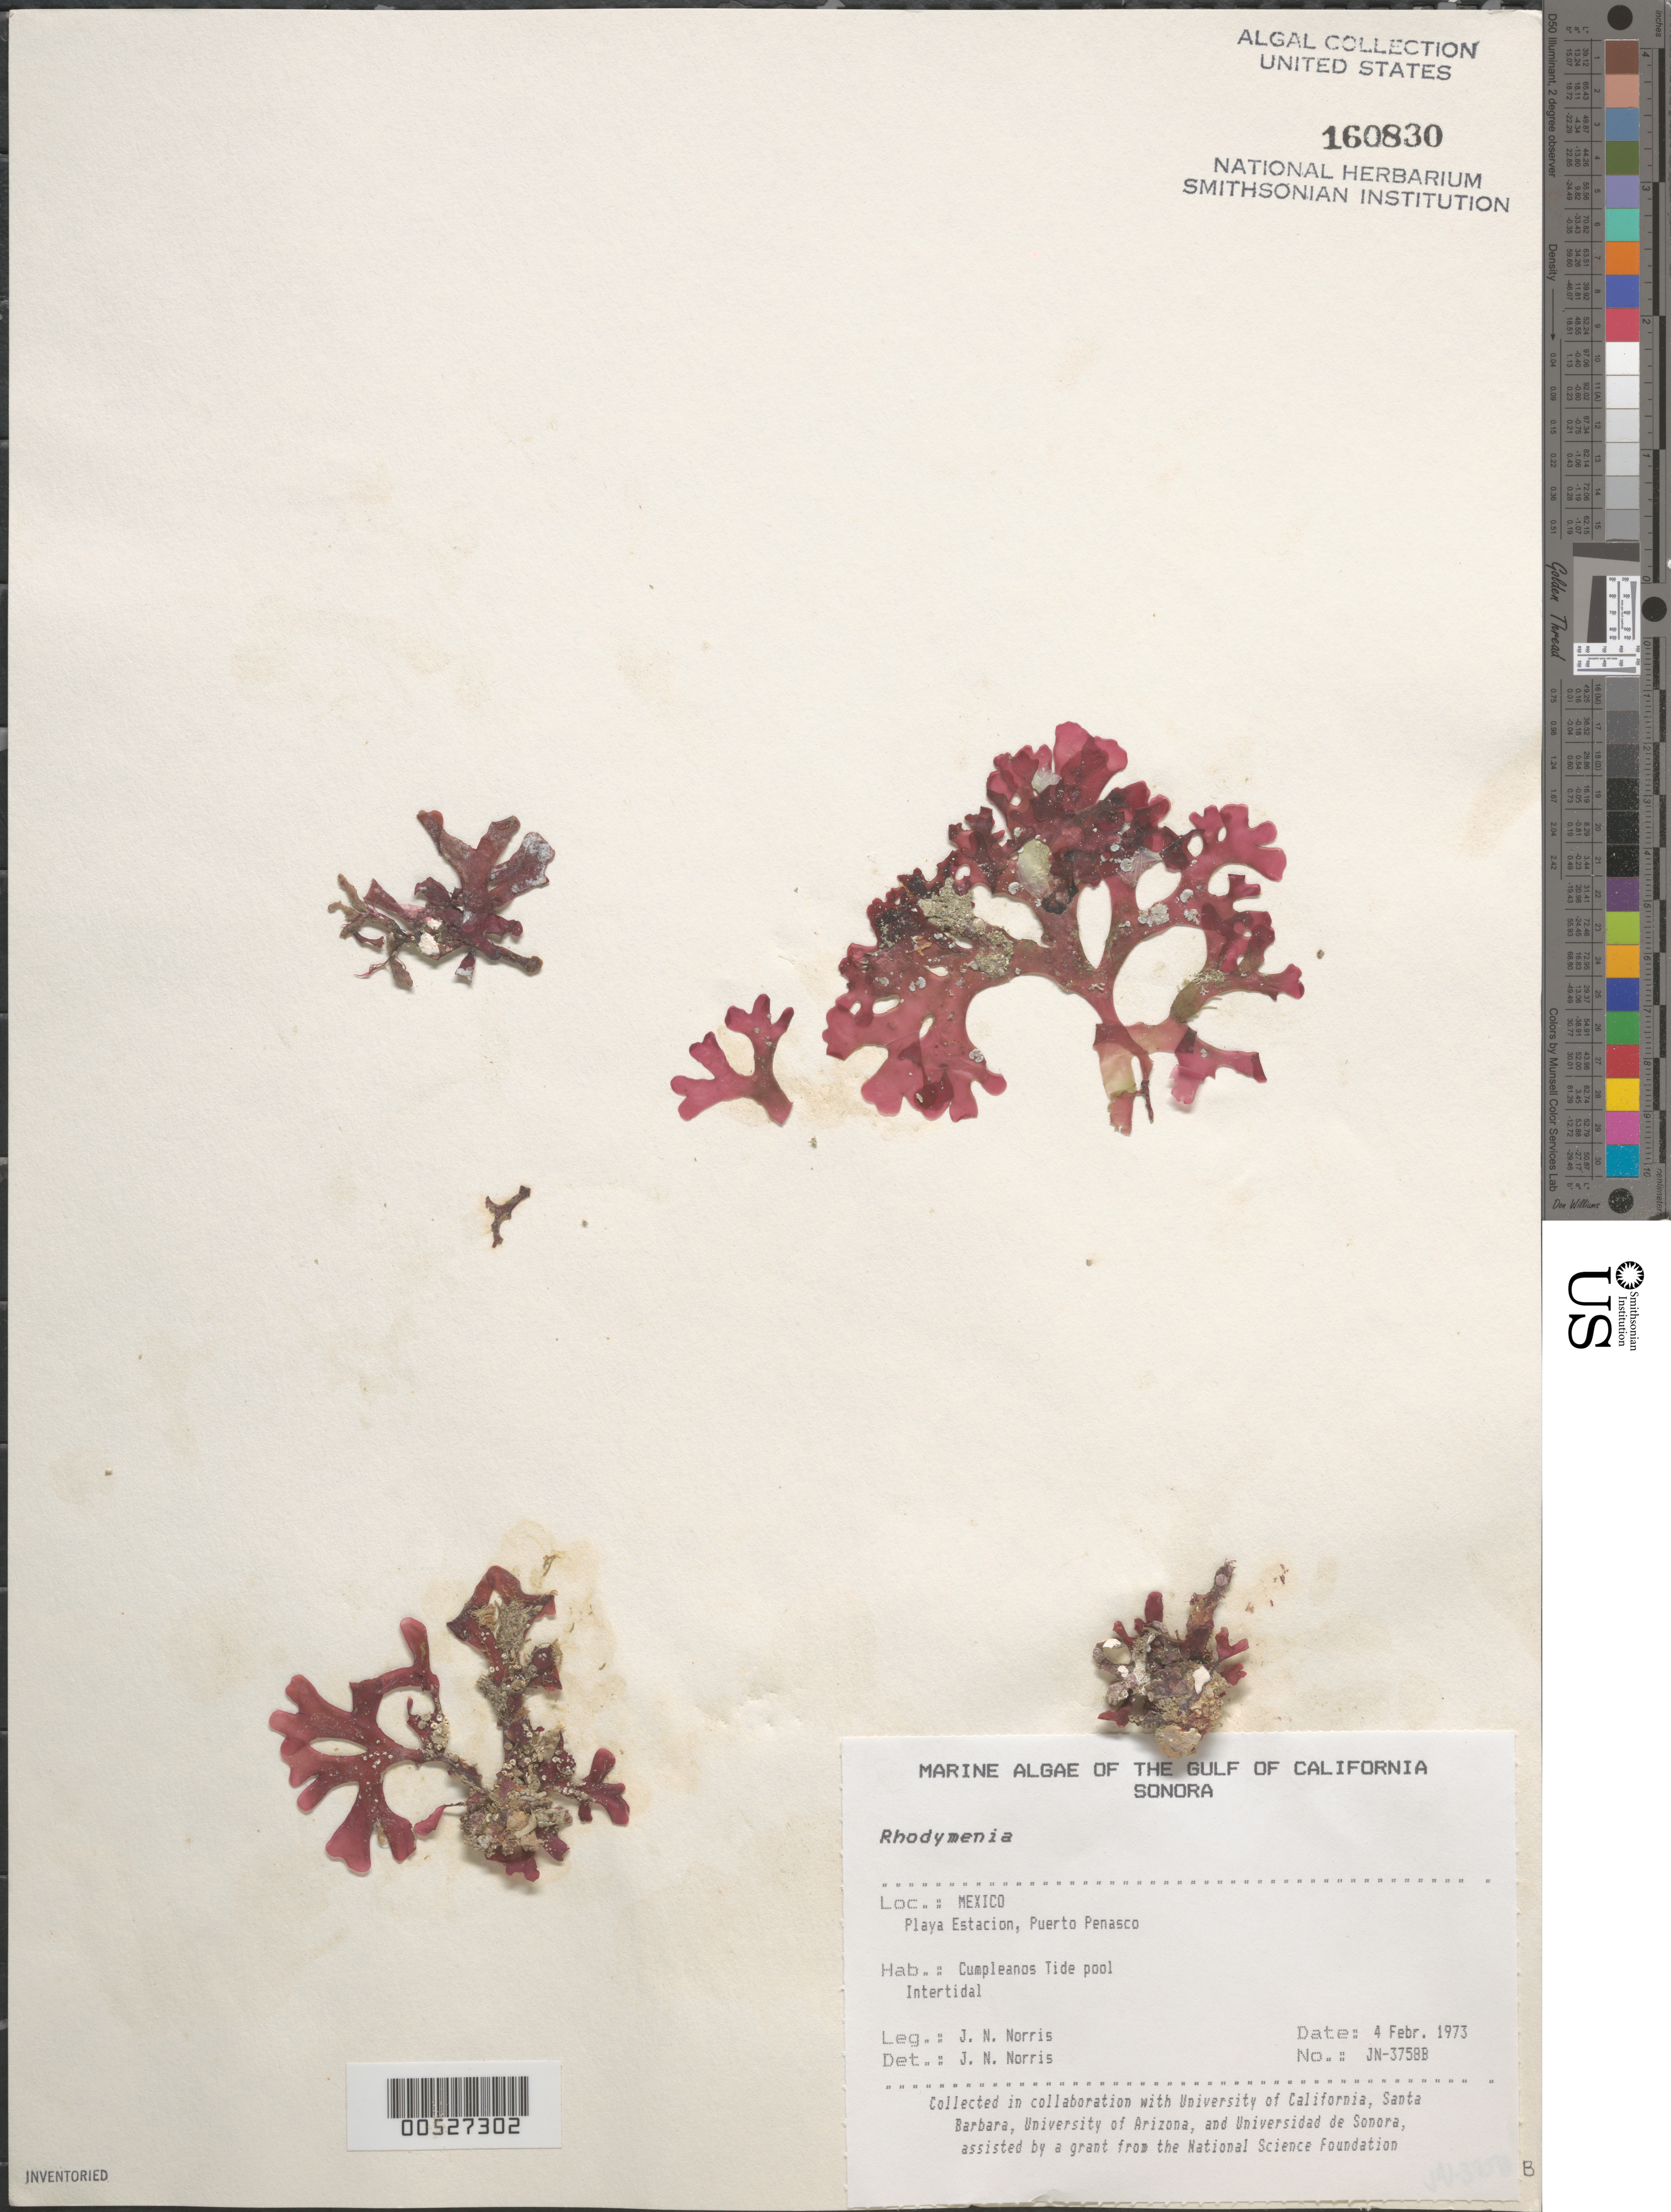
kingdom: Plantae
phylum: Rhodophyta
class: Florideophyceae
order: Rhodymeniales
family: Rhodymeniaceae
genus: Rhodymenia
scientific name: Rhodymenia sp.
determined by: Norris, James N.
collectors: J. N. Norris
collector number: JN-3758b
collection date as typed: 04 Feb 1973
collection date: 1973-02-04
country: Mexico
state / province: Sonora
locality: Playa Estacion, Puerto Penasco, Cumpleanos tide pool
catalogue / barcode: US 160830